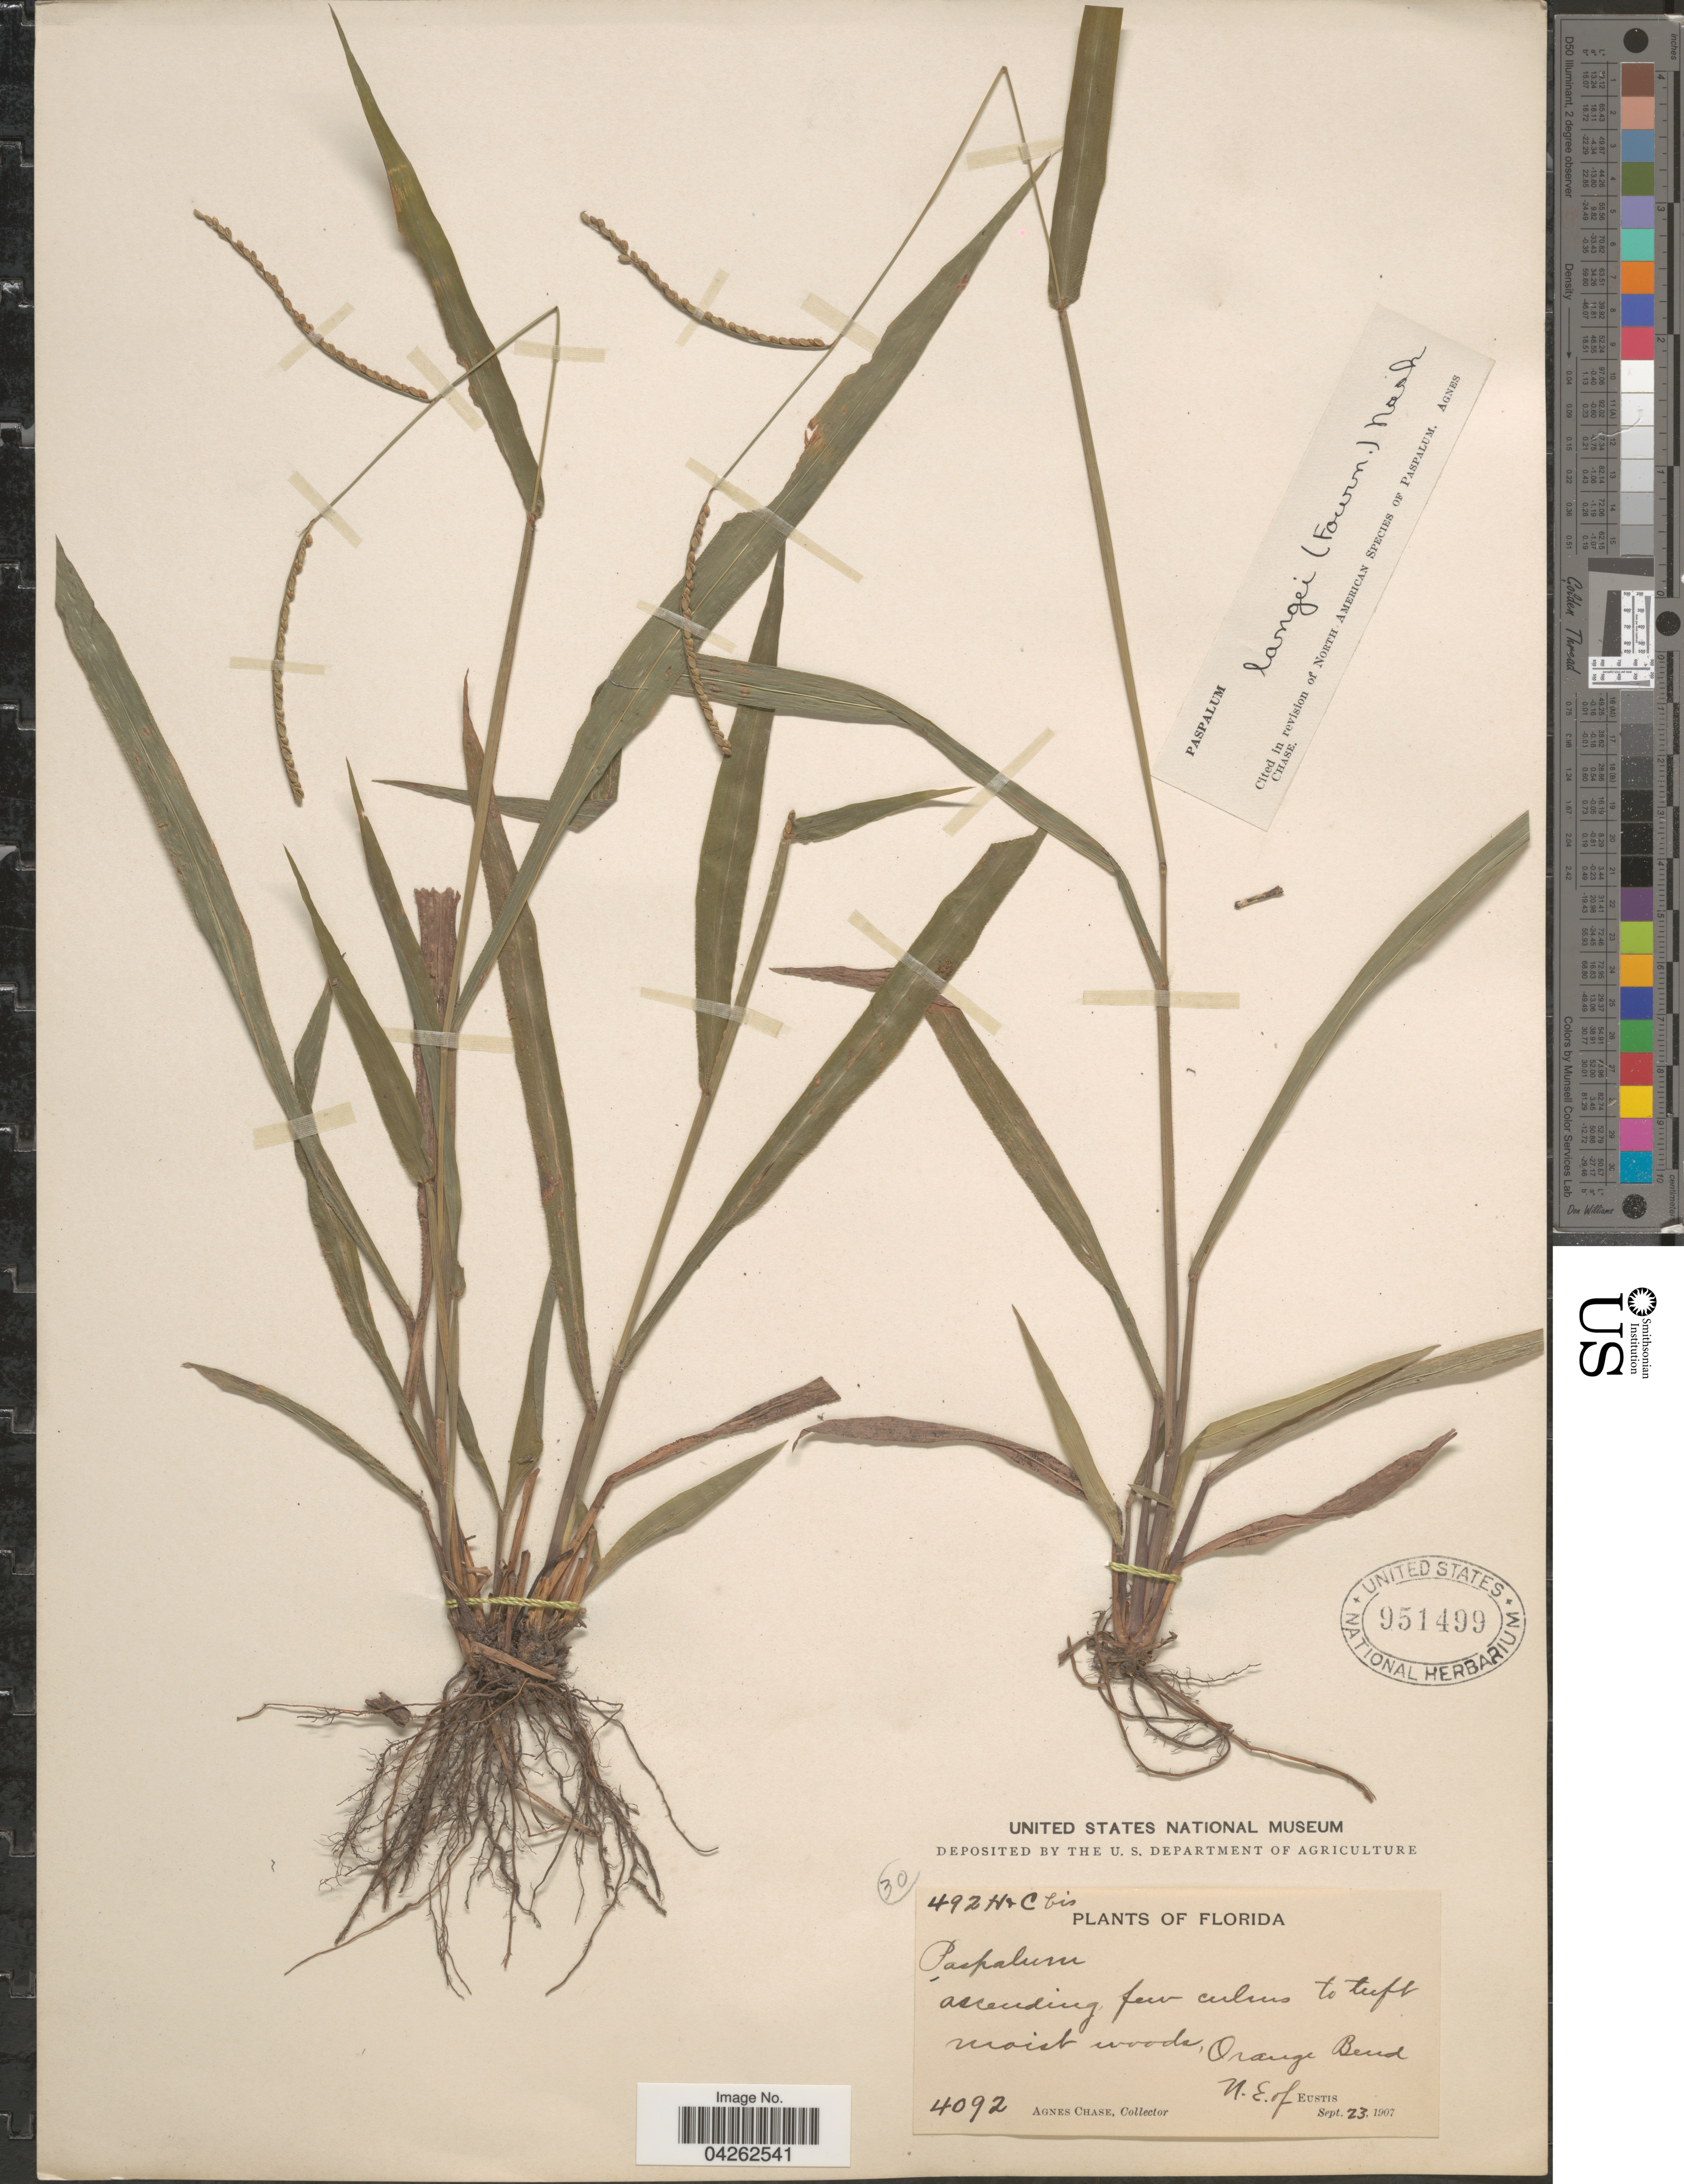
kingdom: Plantae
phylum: Tracheophyta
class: Liliopsida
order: Poales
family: Poaceae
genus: Paspalum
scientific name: Paspalum langei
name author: (E. Fourn.) Nash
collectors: A. Chase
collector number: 4092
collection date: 1907-09-23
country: United States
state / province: Florida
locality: Orange Bend. N. E. of Eustis.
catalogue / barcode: US 951499